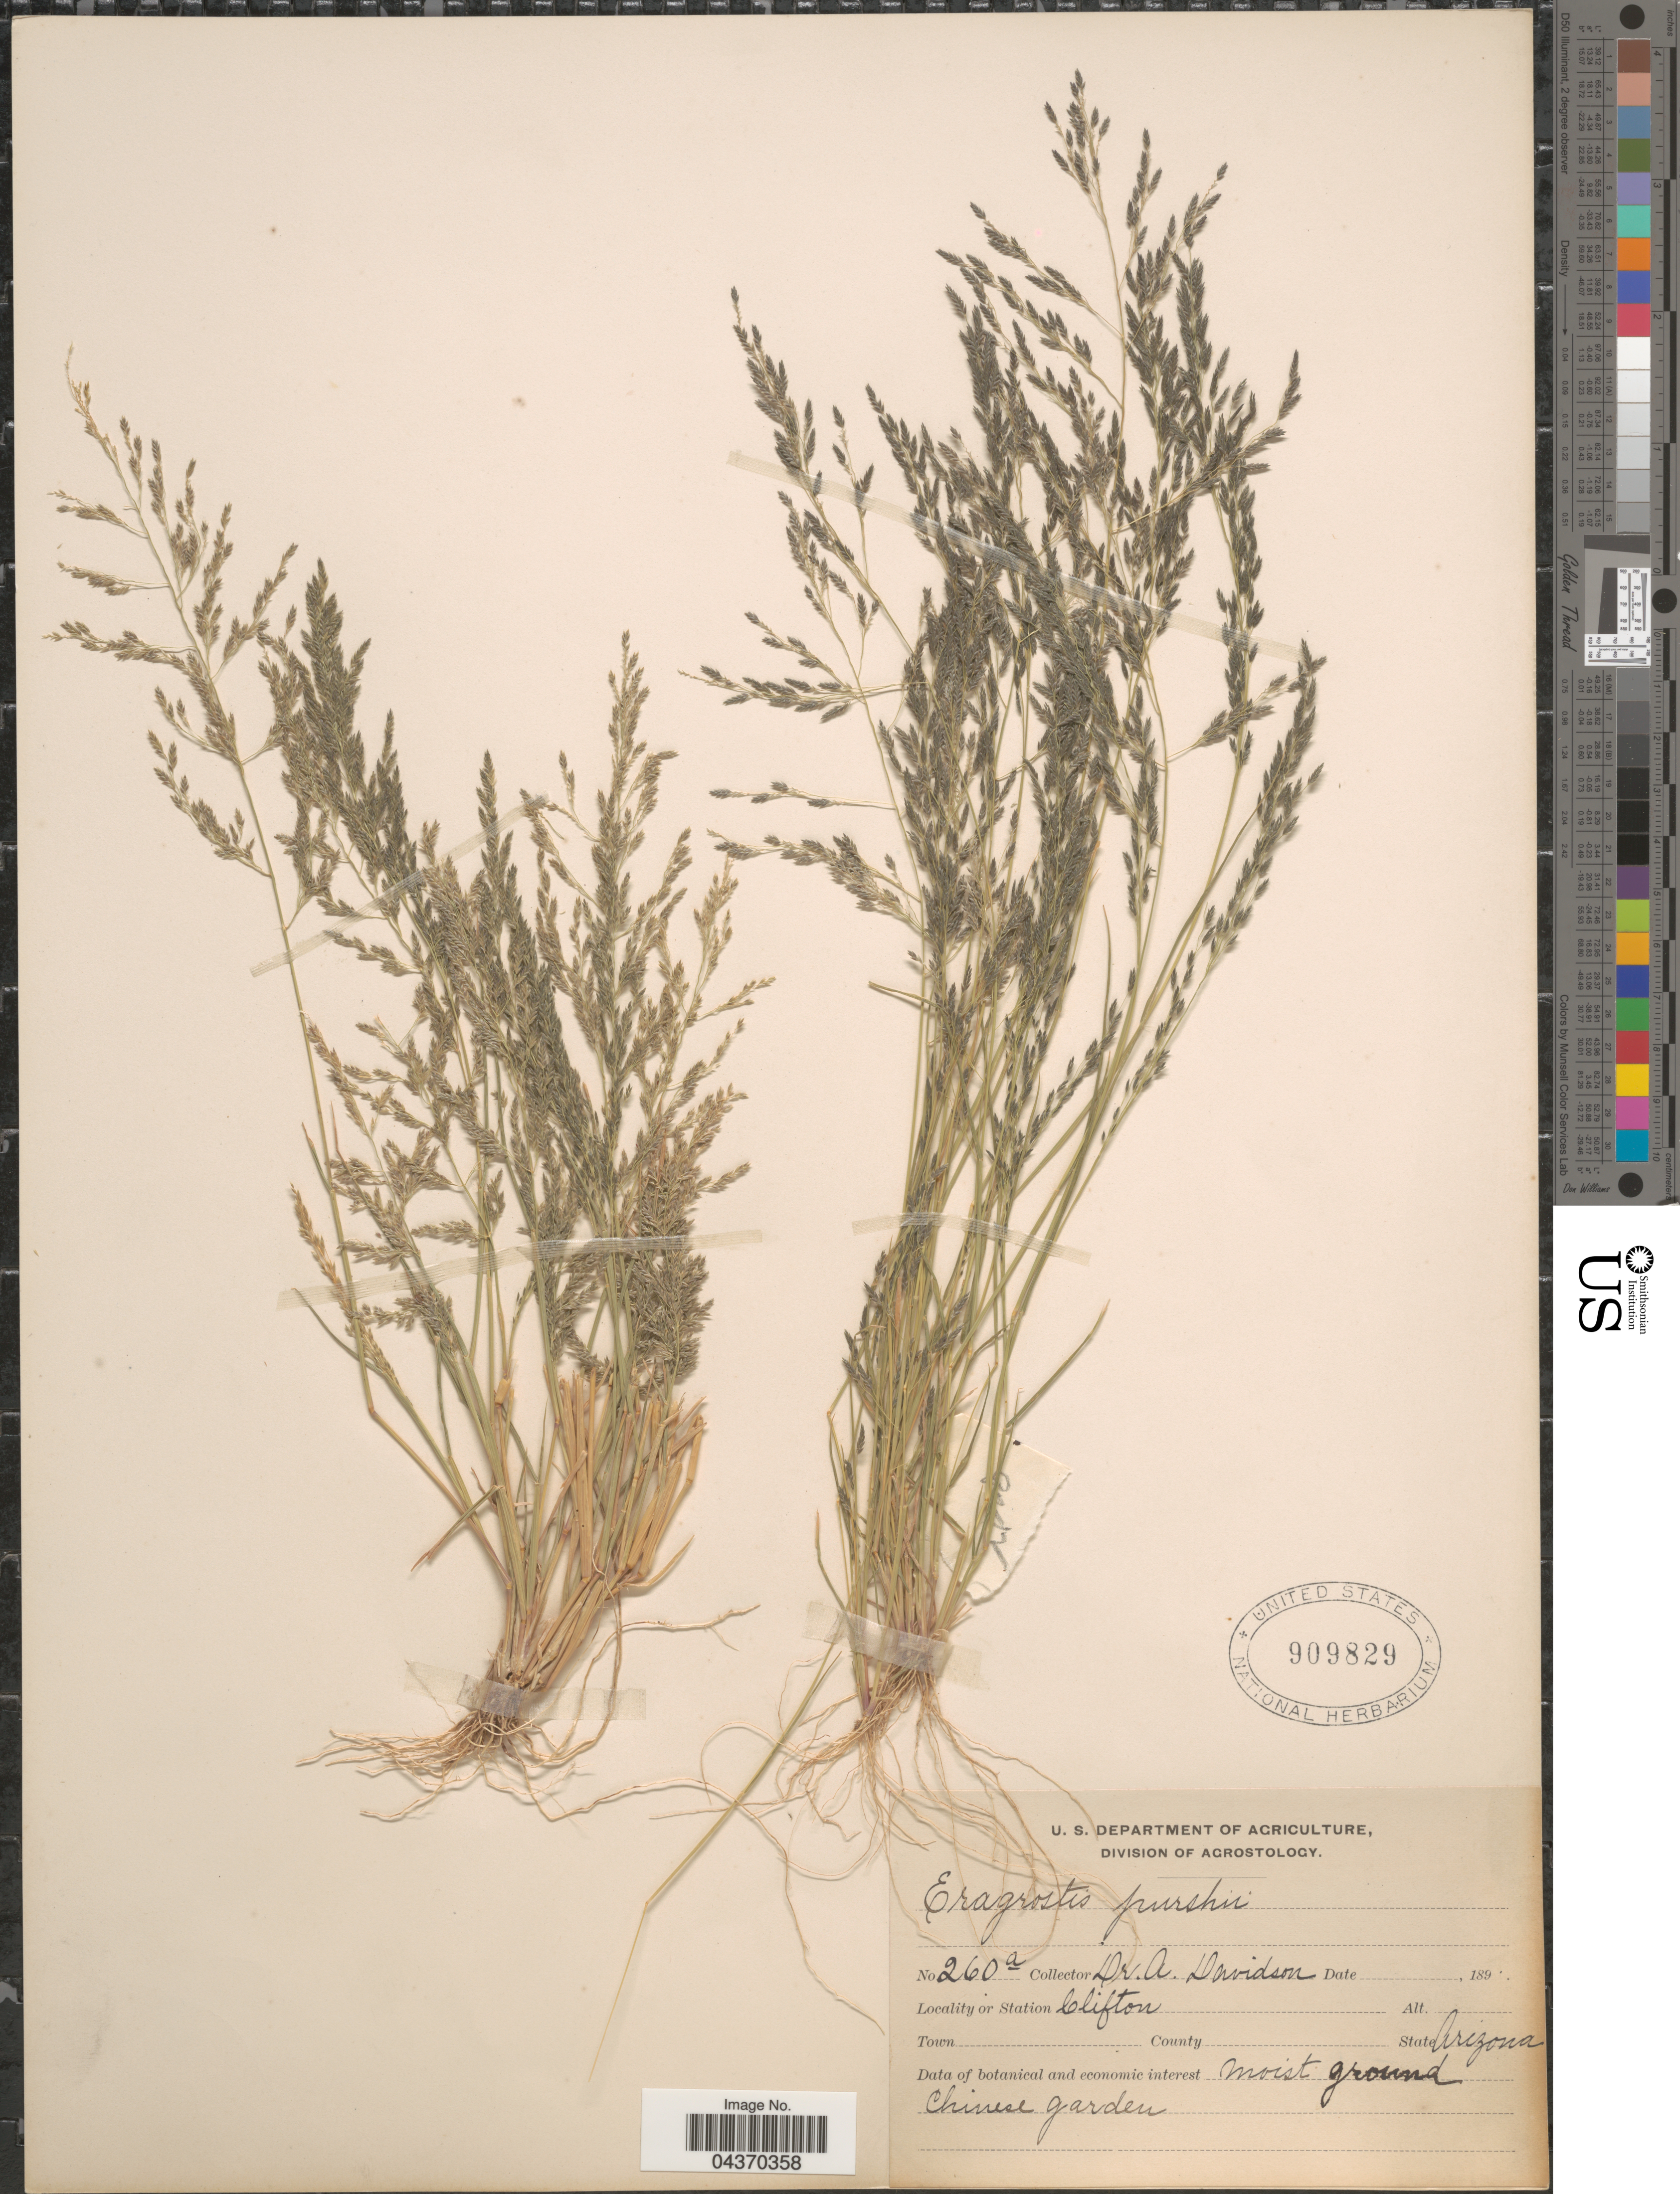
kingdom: Plantae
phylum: Tracheophyta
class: Liliopsida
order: Poales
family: Poaceae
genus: Eragrostis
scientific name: Eragrostis pectinacea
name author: (Michx.) Nees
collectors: A. Davidson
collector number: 260a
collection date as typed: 189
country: United States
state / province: Arizona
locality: Station Clifton.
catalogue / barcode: US 909829